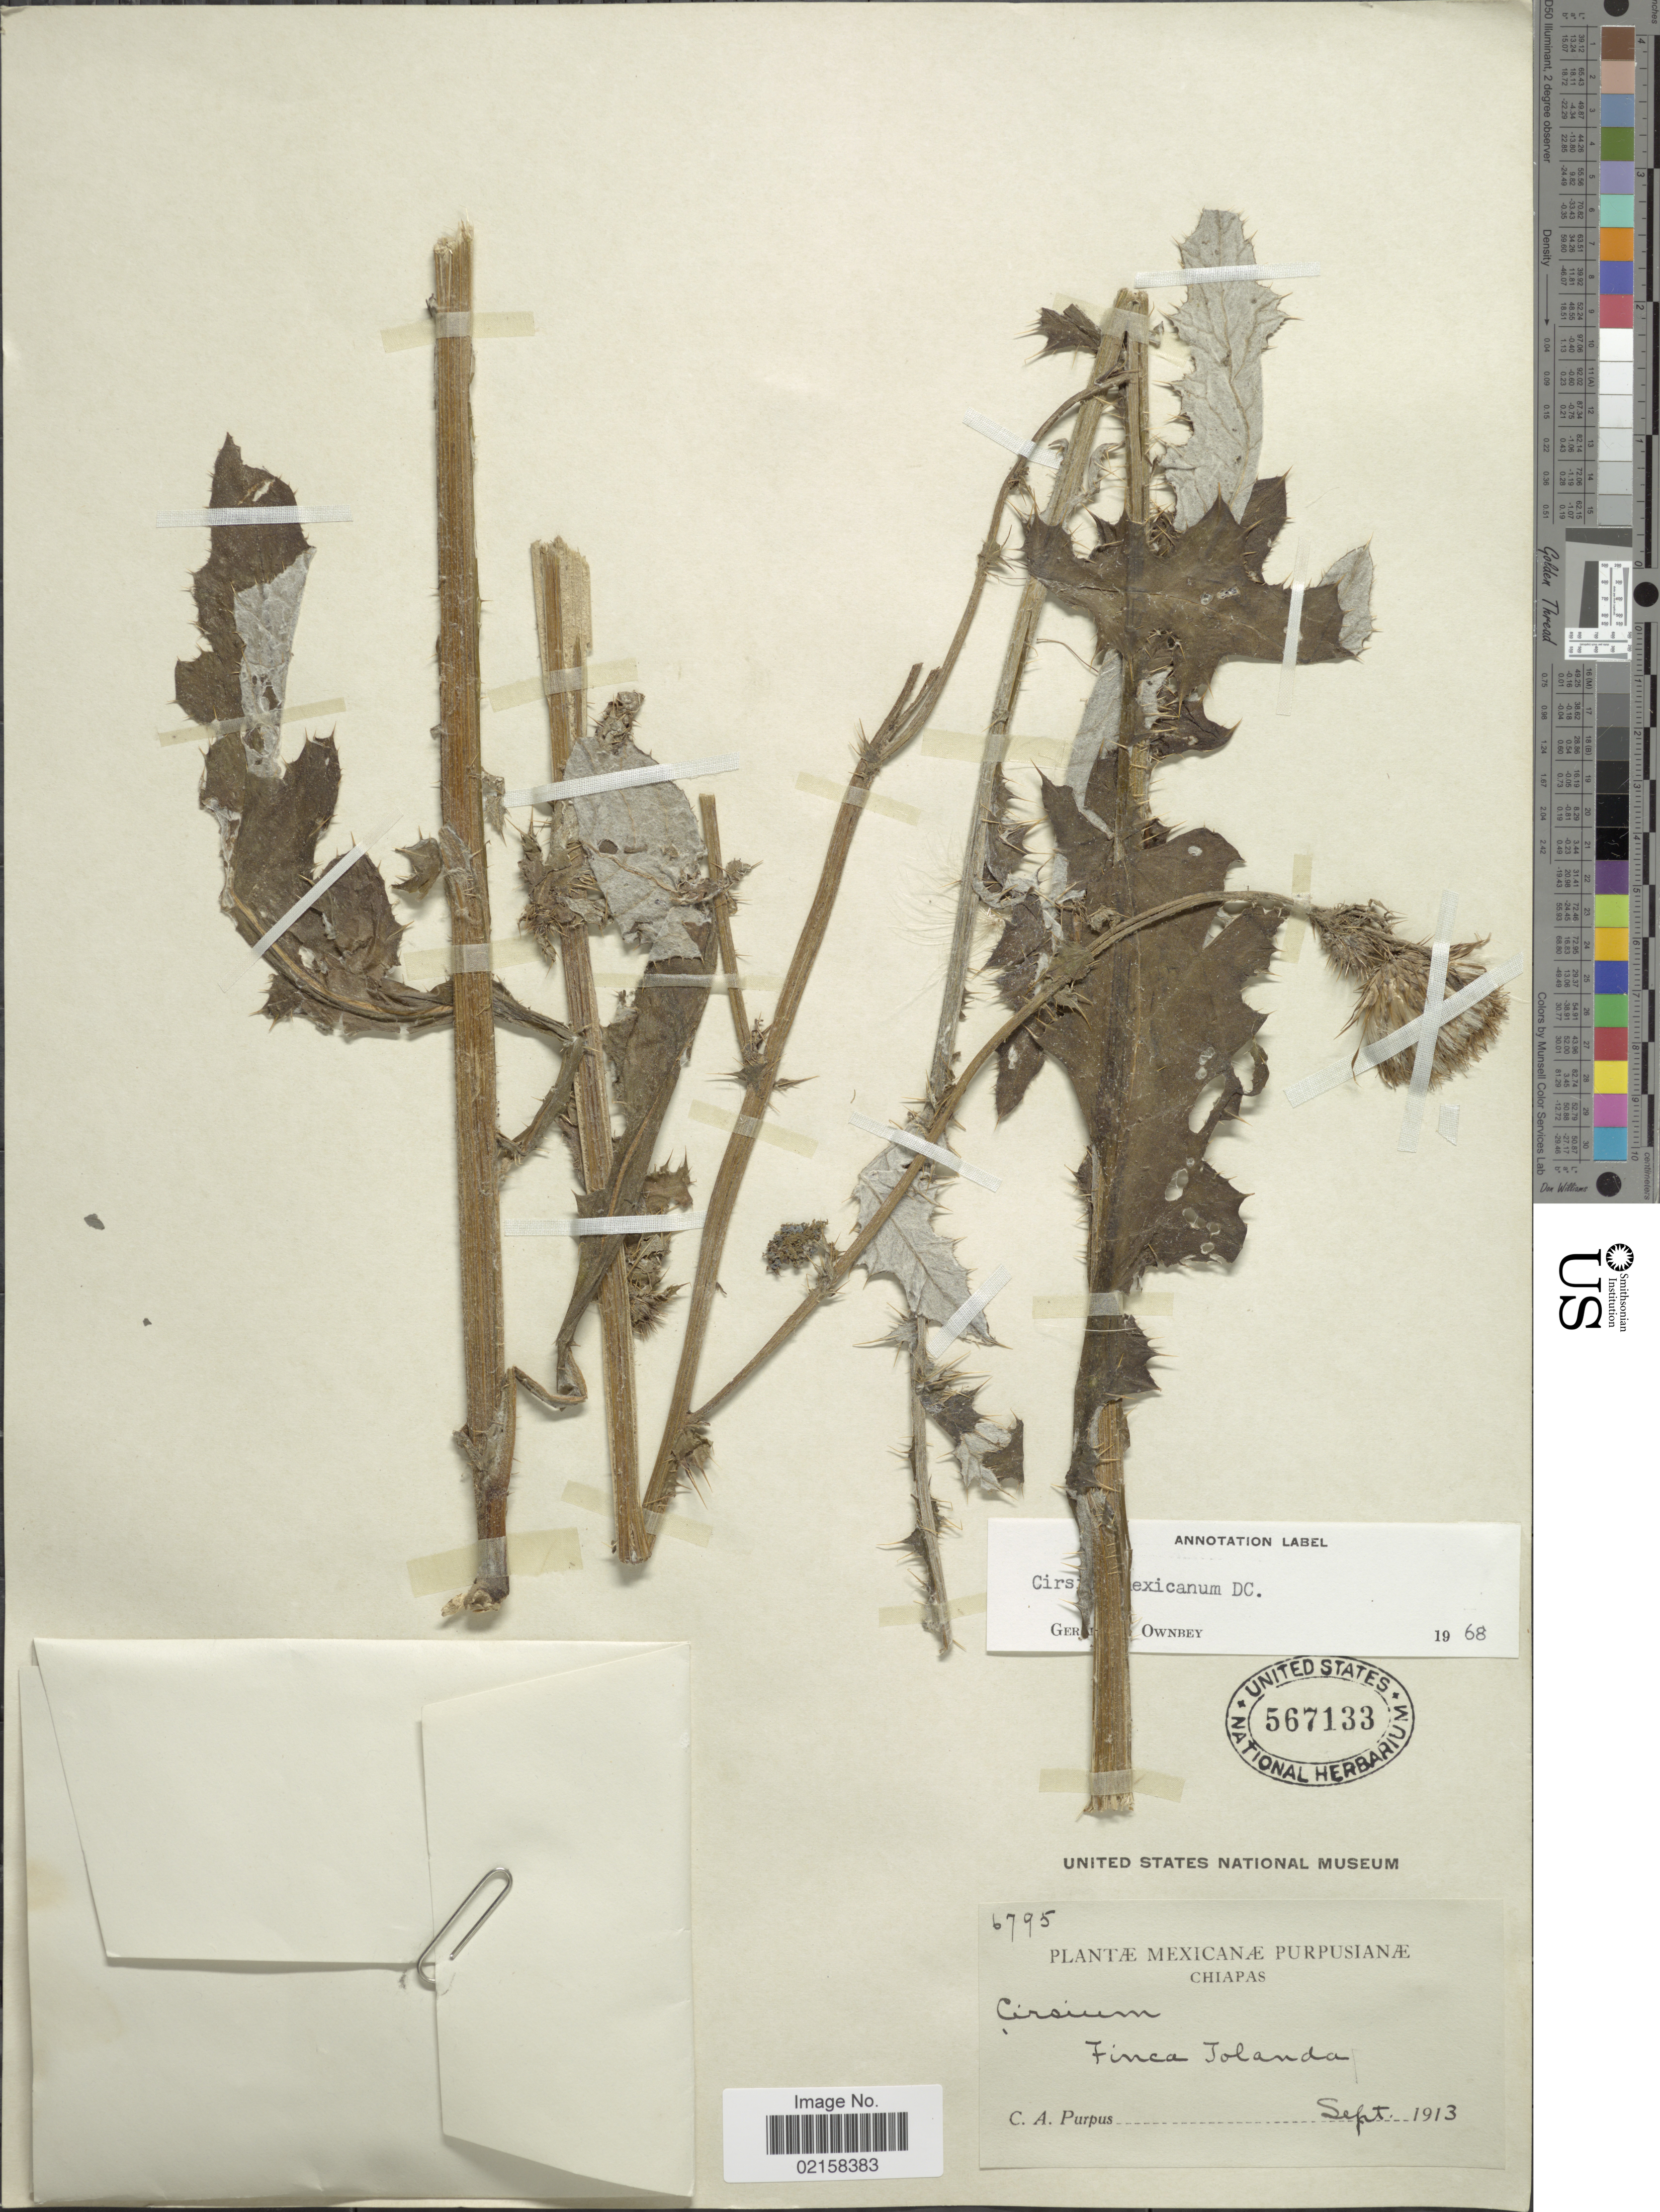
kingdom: Plantae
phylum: Tracheophyta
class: Magnoliopsida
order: Asterales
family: Asteraceae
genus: Cirsium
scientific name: Cirsium mexicanum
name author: DC.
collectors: C. A. Purpus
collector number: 6795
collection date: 1913-09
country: Mexico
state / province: Chiapas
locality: Finca Tolanda.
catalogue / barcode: US 567133